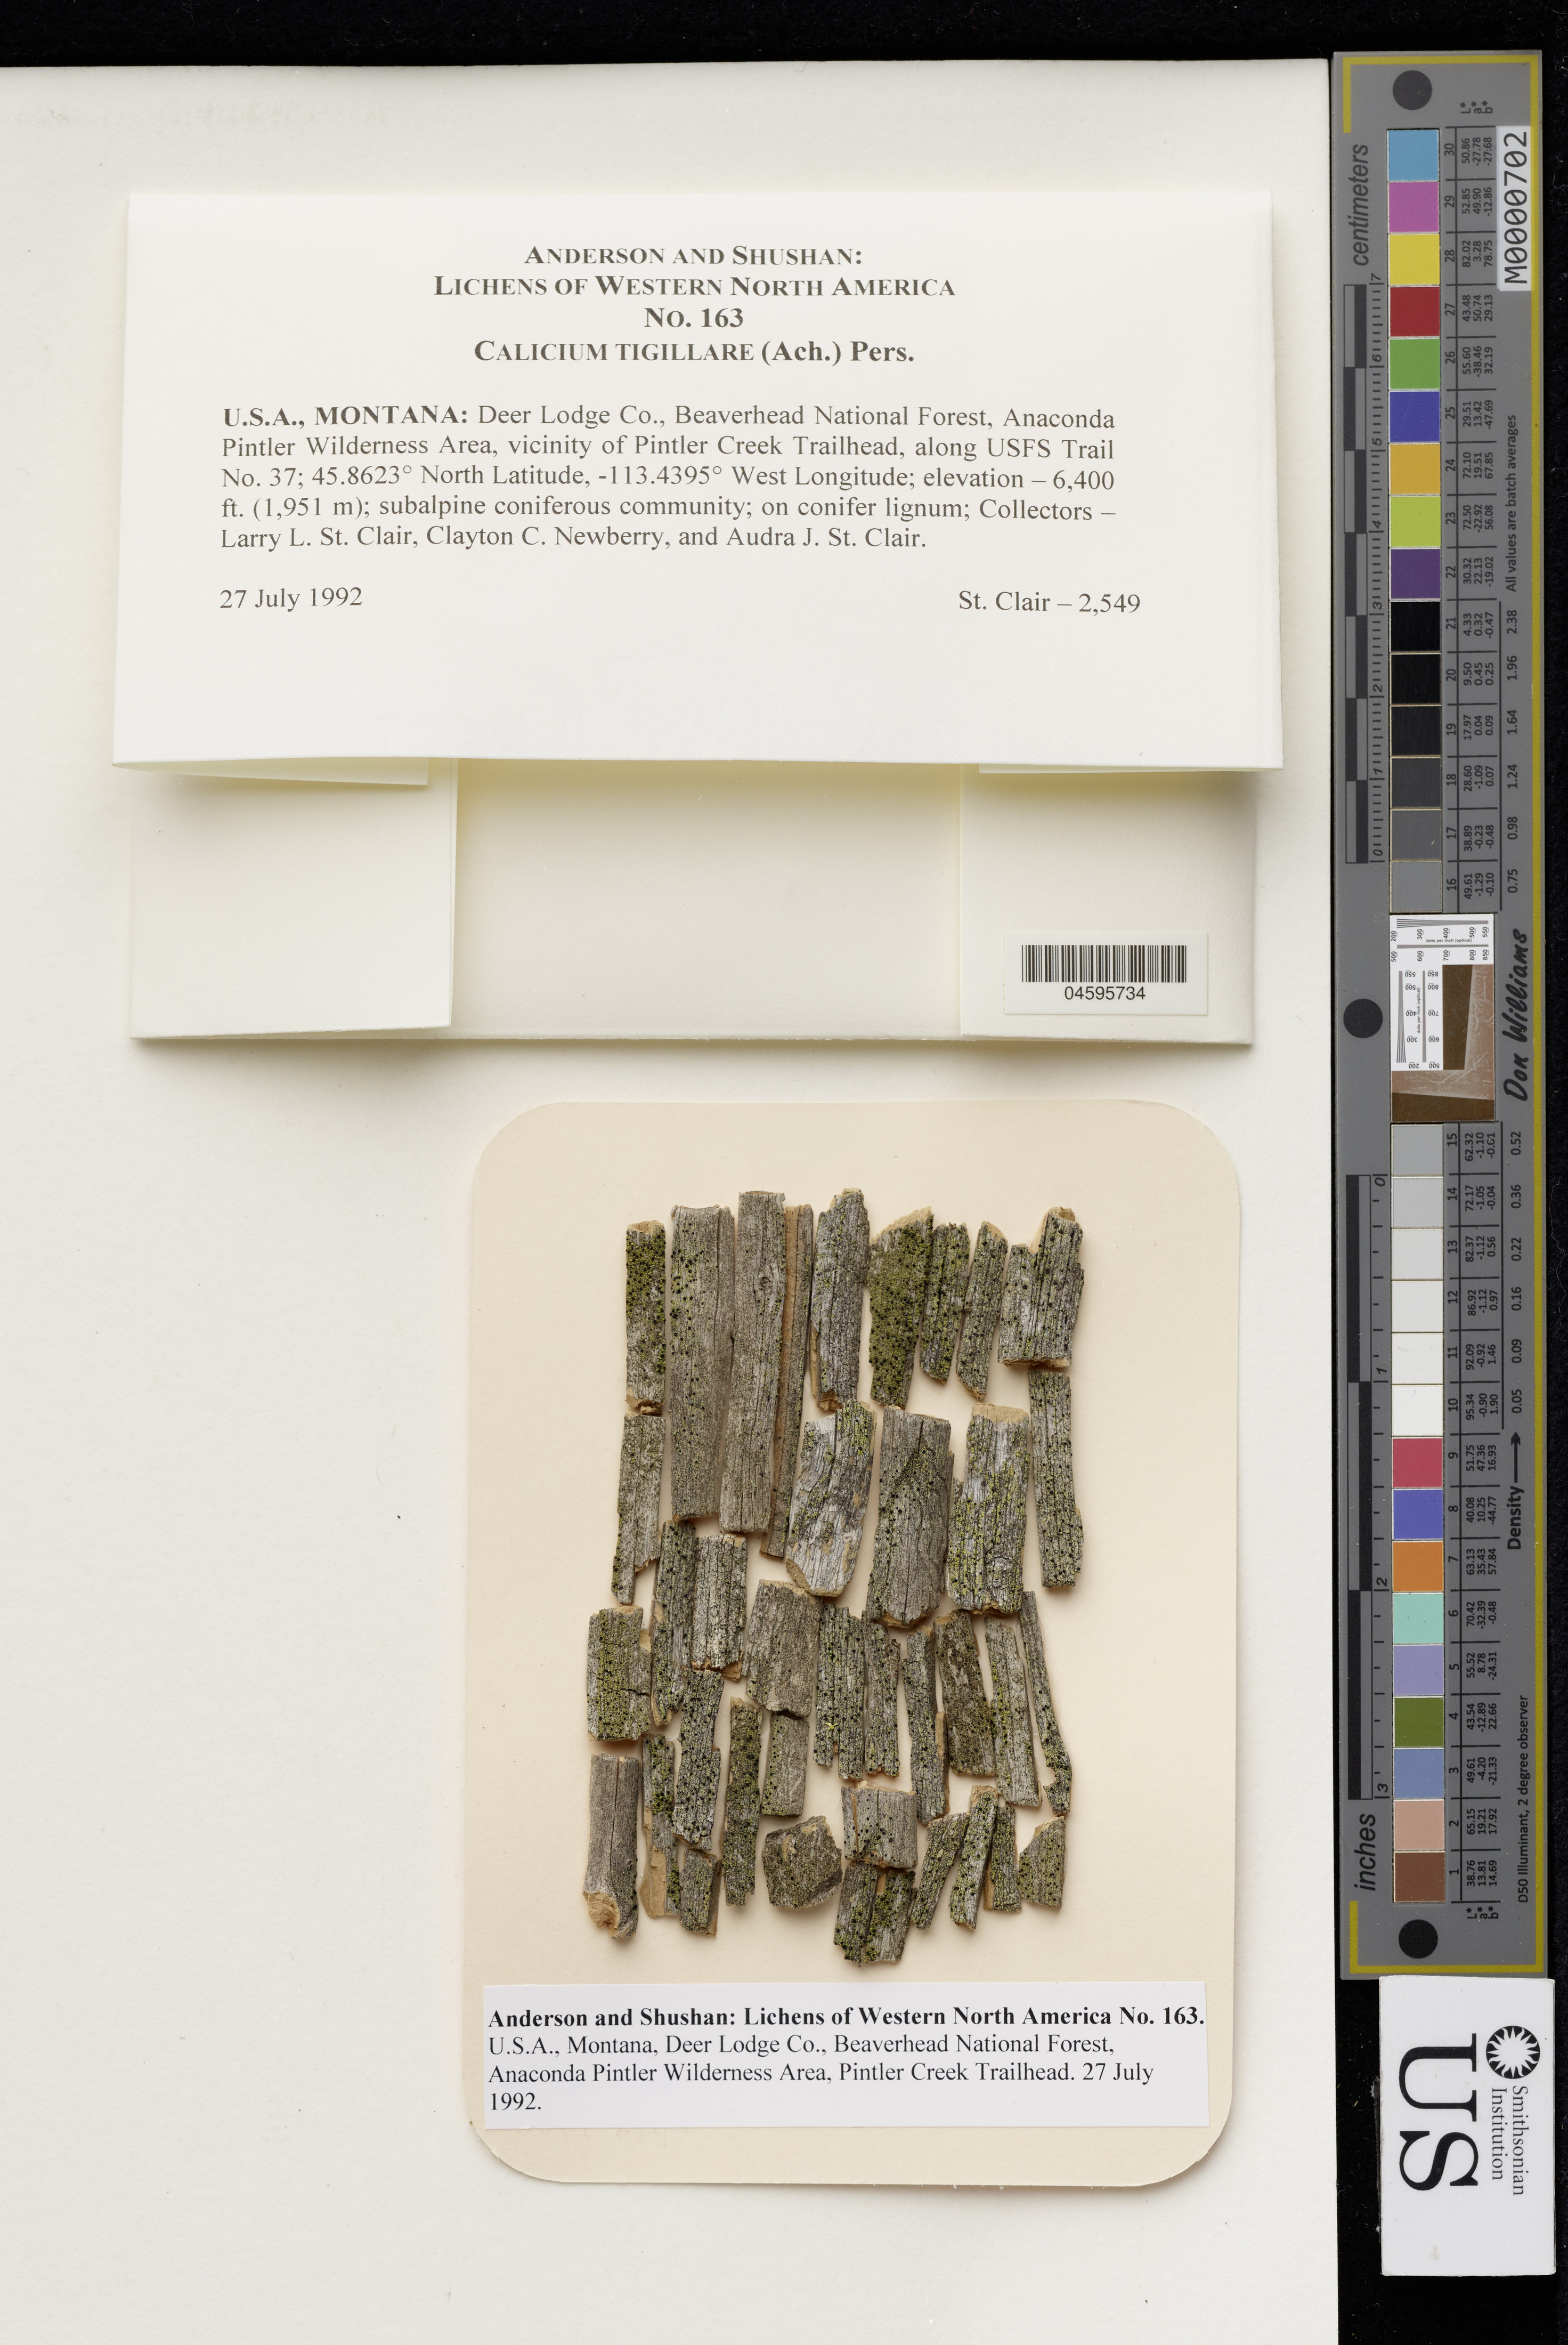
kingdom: Fungi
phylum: Ascomycota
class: Lecanoromycetes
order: Caliciales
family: Caliciaceae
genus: Calicium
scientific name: Calicium tigillare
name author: (Ach.) Pers.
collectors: -. St. Clair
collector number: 2549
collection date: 1992-07-27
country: United States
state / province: Montana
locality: Deer Lodge Co., Beaverhead National Forest, Anaconda Pintler Wilderness Area, vicinity of Pintler Creek Trailhead, along USFS Trail No. 37.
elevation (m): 1951